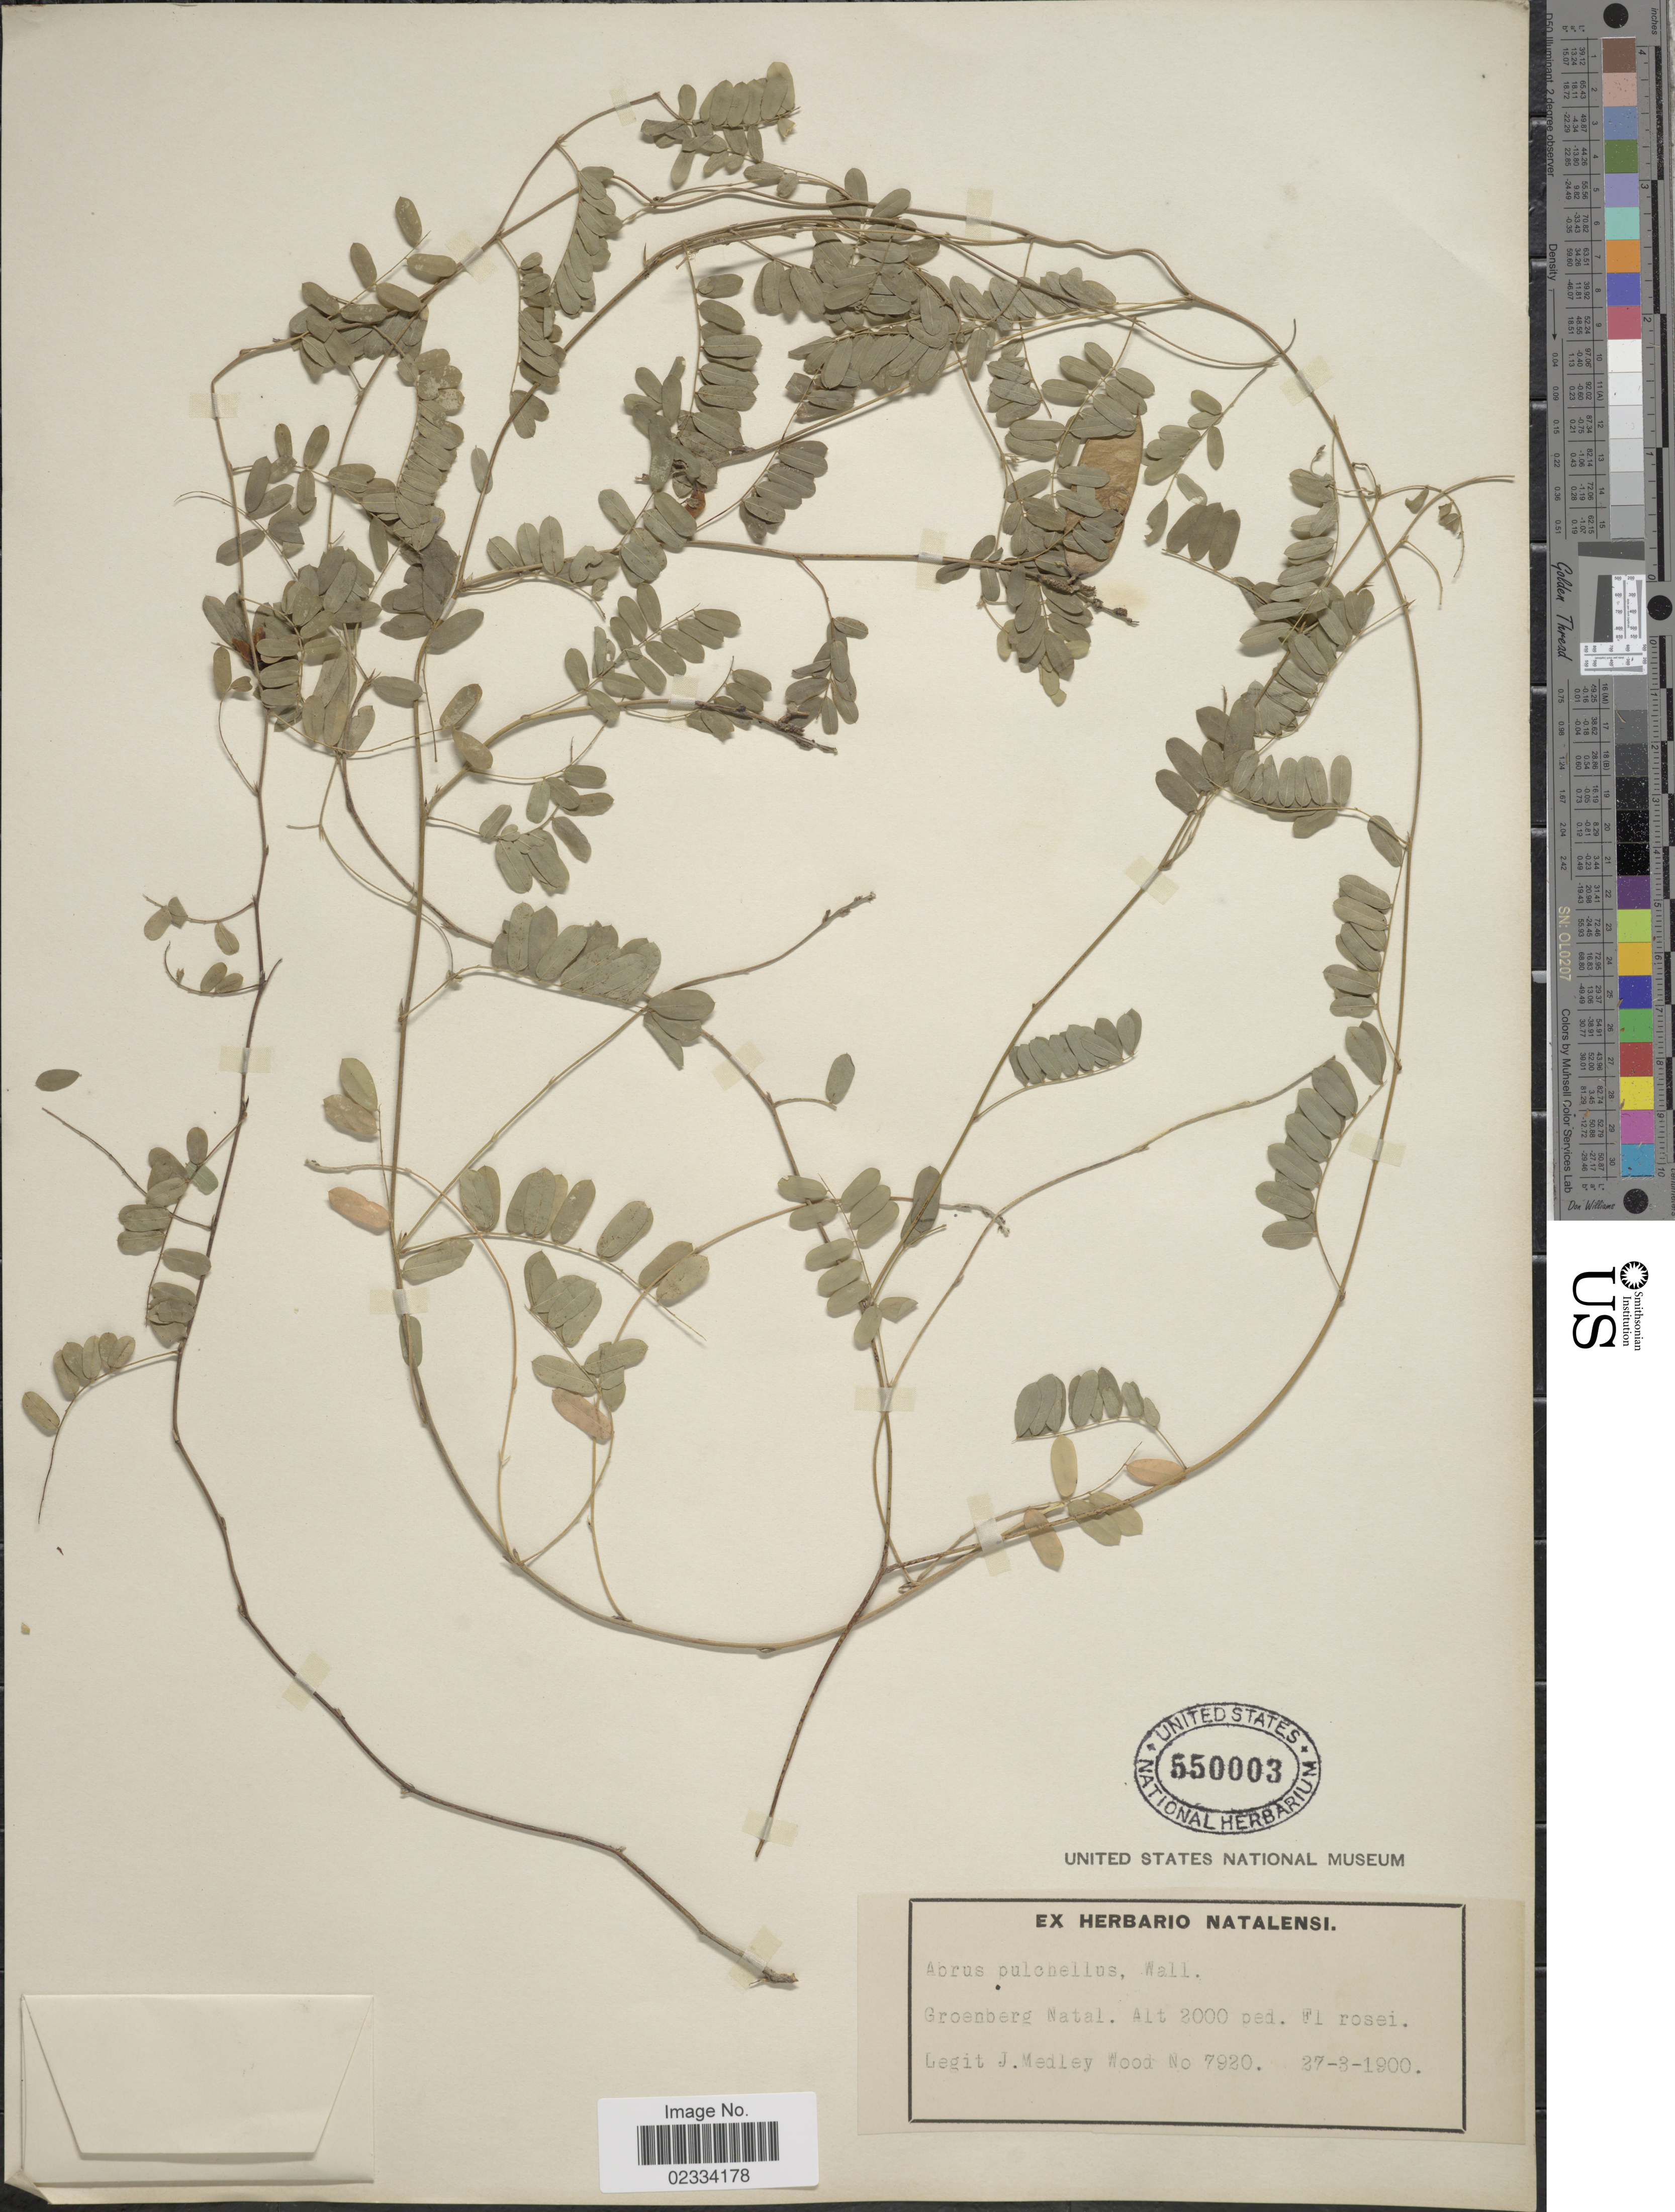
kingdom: Plantae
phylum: Tracheophyta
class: Magnoliopsida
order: Fabales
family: Fabaceae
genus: Abrus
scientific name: Abrus pulchellus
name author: Wall.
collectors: J. Medley Wood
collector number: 7920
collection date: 1900-03-27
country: South Africa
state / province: KwaZulu-Natal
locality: Groenberg. Natal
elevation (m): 610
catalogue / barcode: US 550003